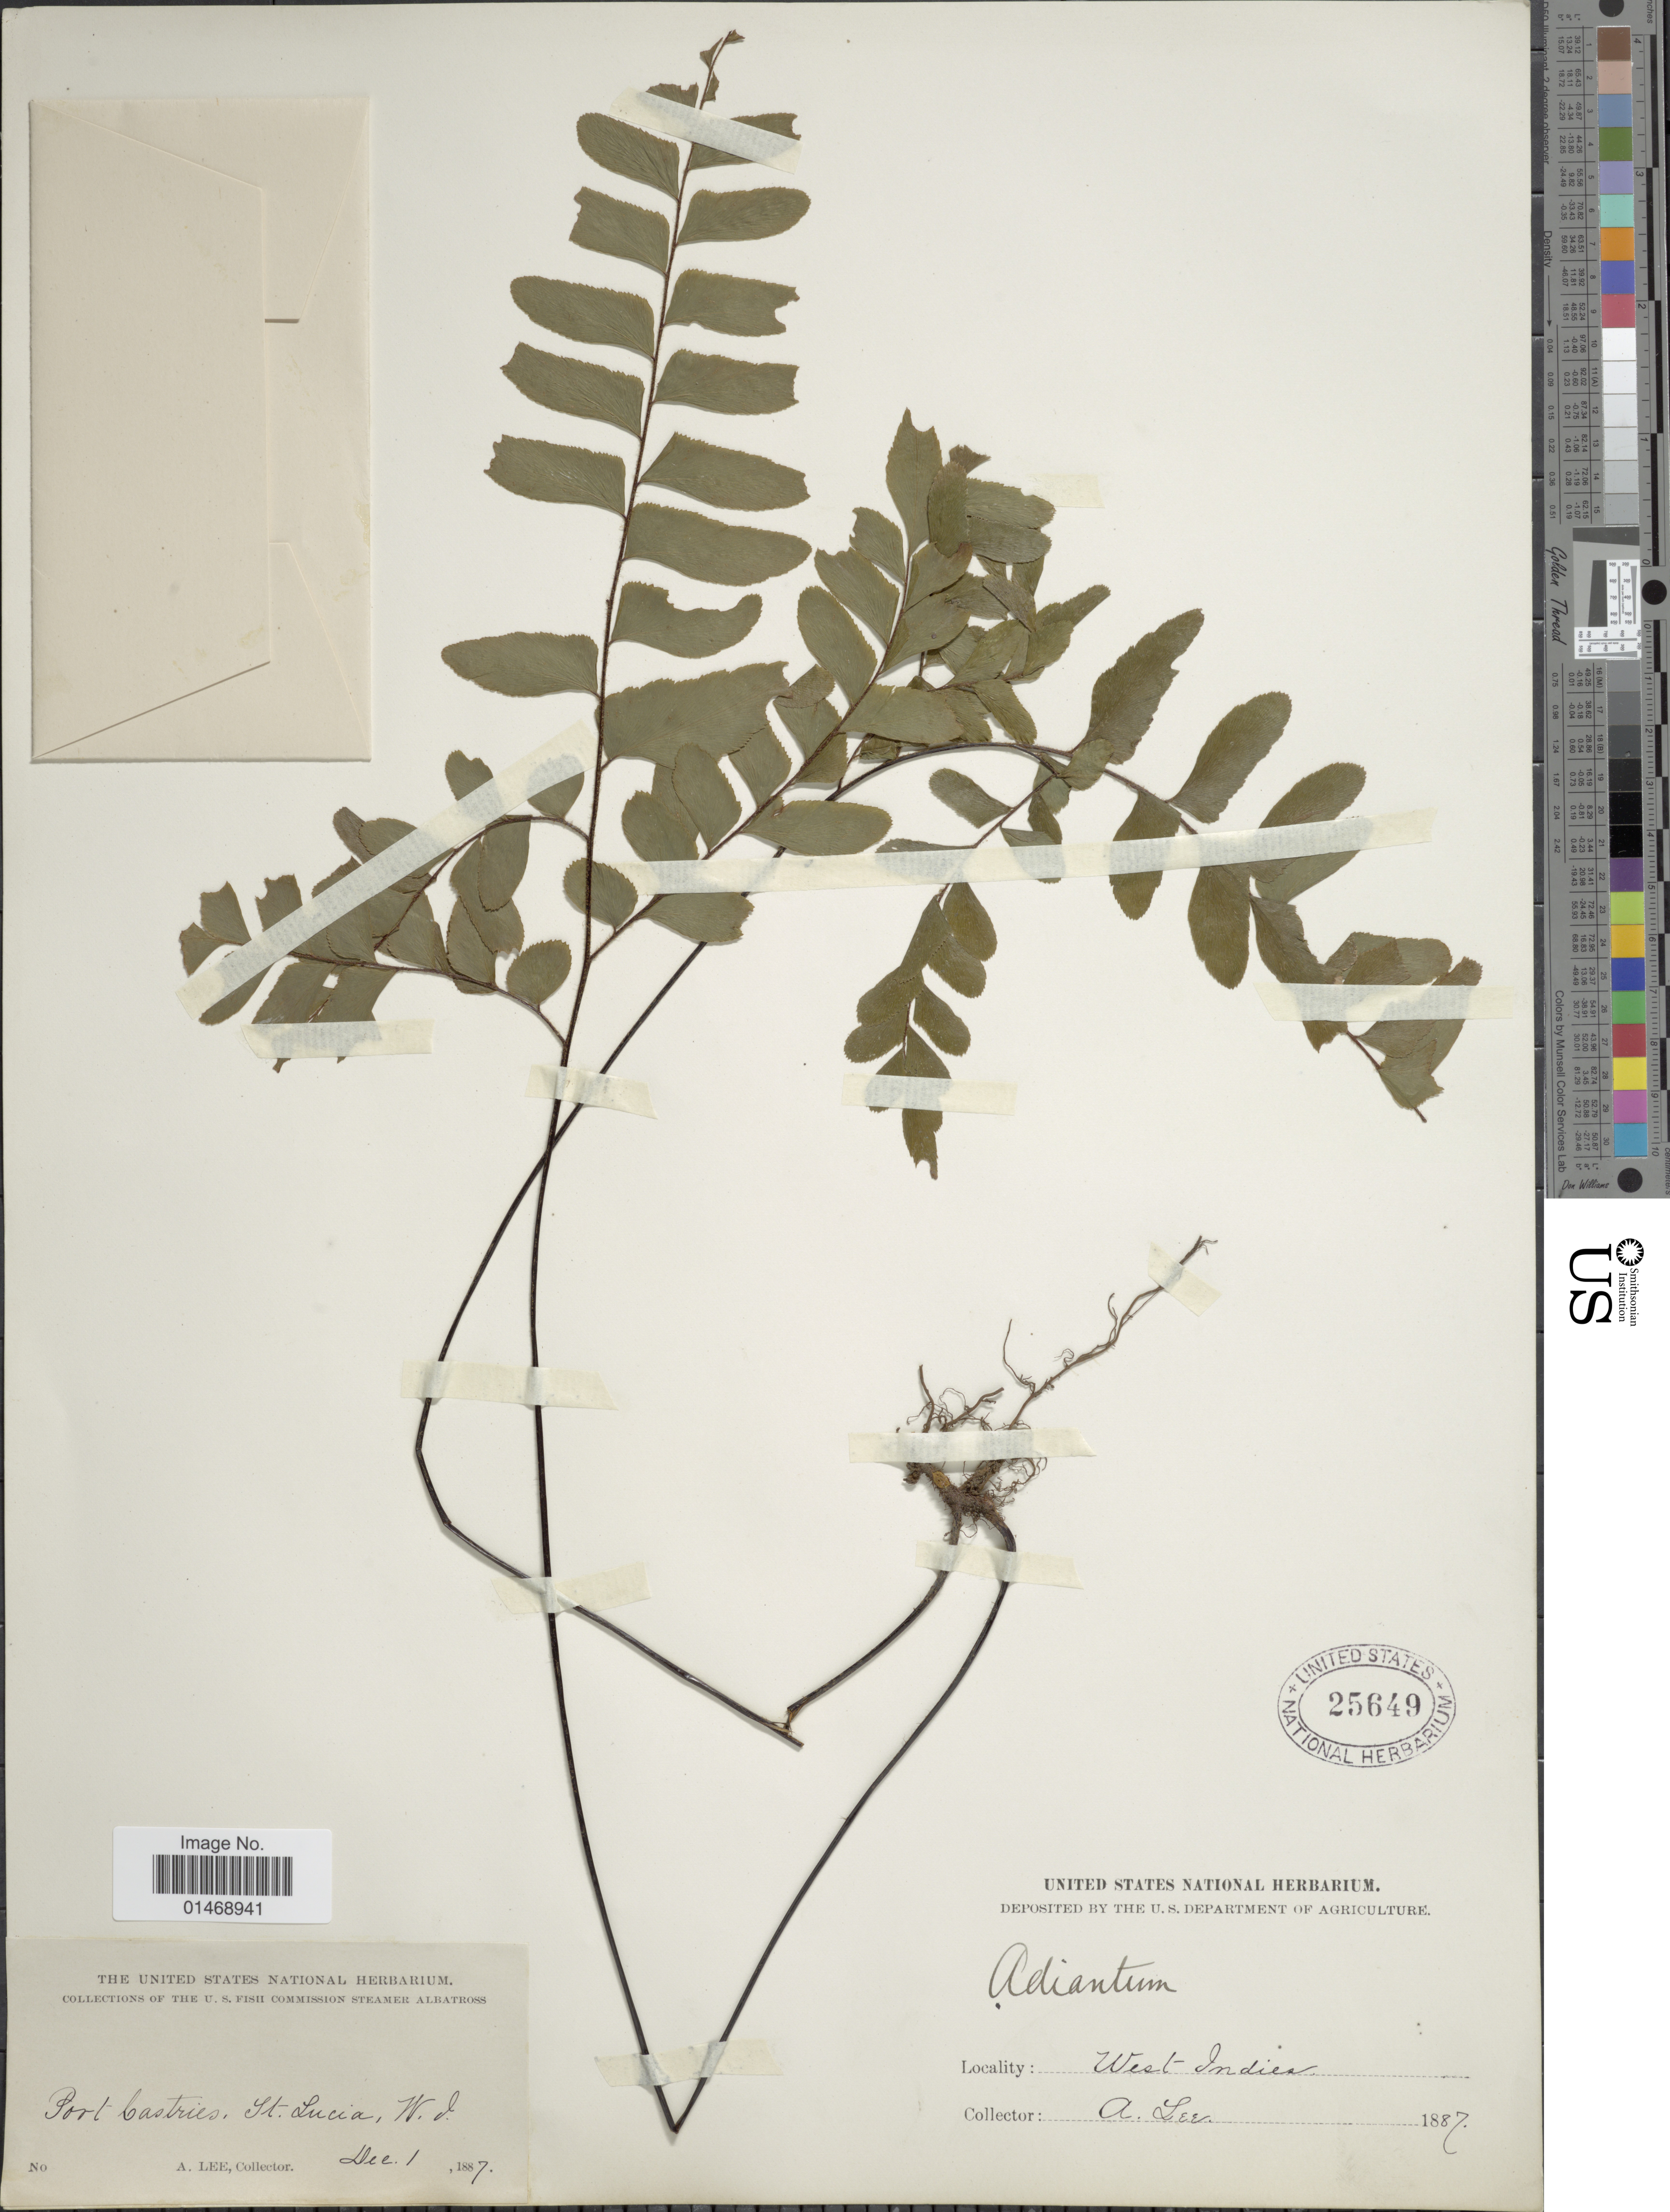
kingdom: Plantae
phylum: Tracheophyta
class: Polypodiopsida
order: Polypodiales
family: Pteridaceae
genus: Adiantum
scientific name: Adiantum latifolium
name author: Lam.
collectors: A. Lee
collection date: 1887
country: St. Lucia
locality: Port Castries, West Indies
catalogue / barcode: US 25649